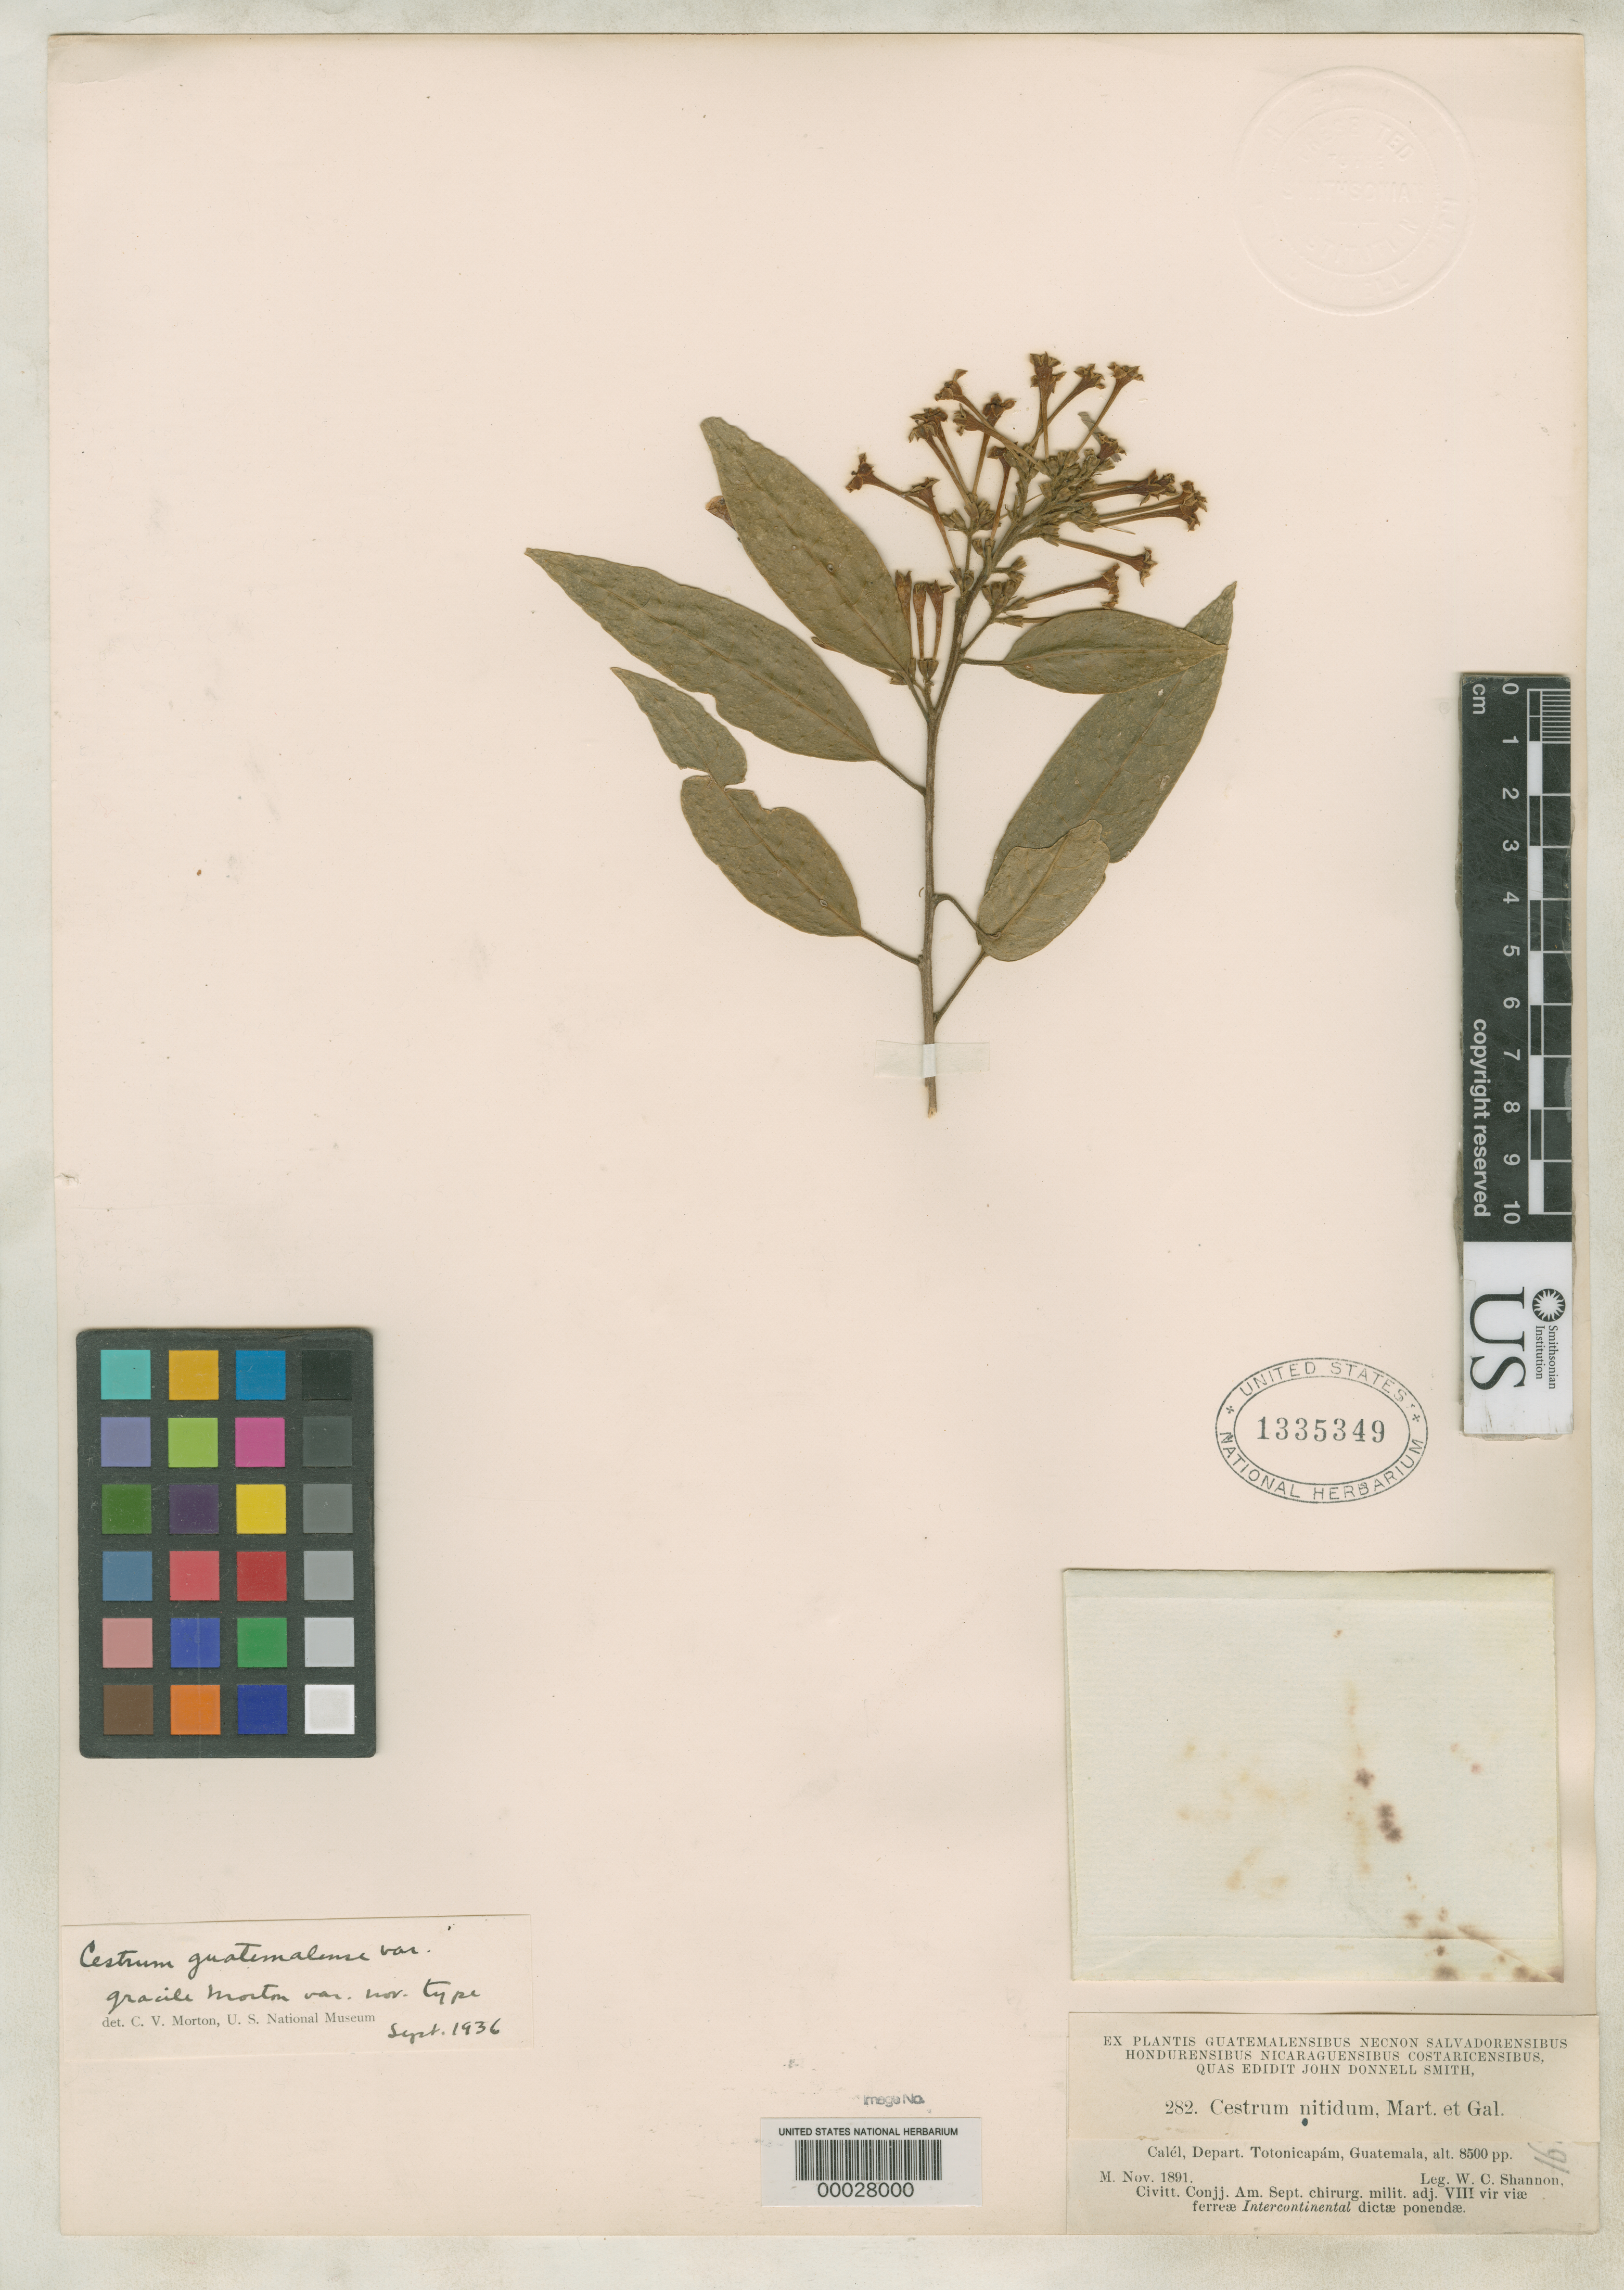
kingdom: Plantae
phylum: Tracheophyta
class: Magnoliopsida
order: Solanales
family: Solanaceae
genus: Cestrum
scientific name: Cestrum guatemalense var. gracile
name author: C.V. Morton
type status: Holotype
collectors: W. C. Shannon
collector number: J.D.S. 282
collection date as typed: Nov 1891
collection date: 1891-11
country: Guatemala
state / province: Totonicapán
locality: Calel.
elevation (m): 2591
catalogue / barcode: US 1335349